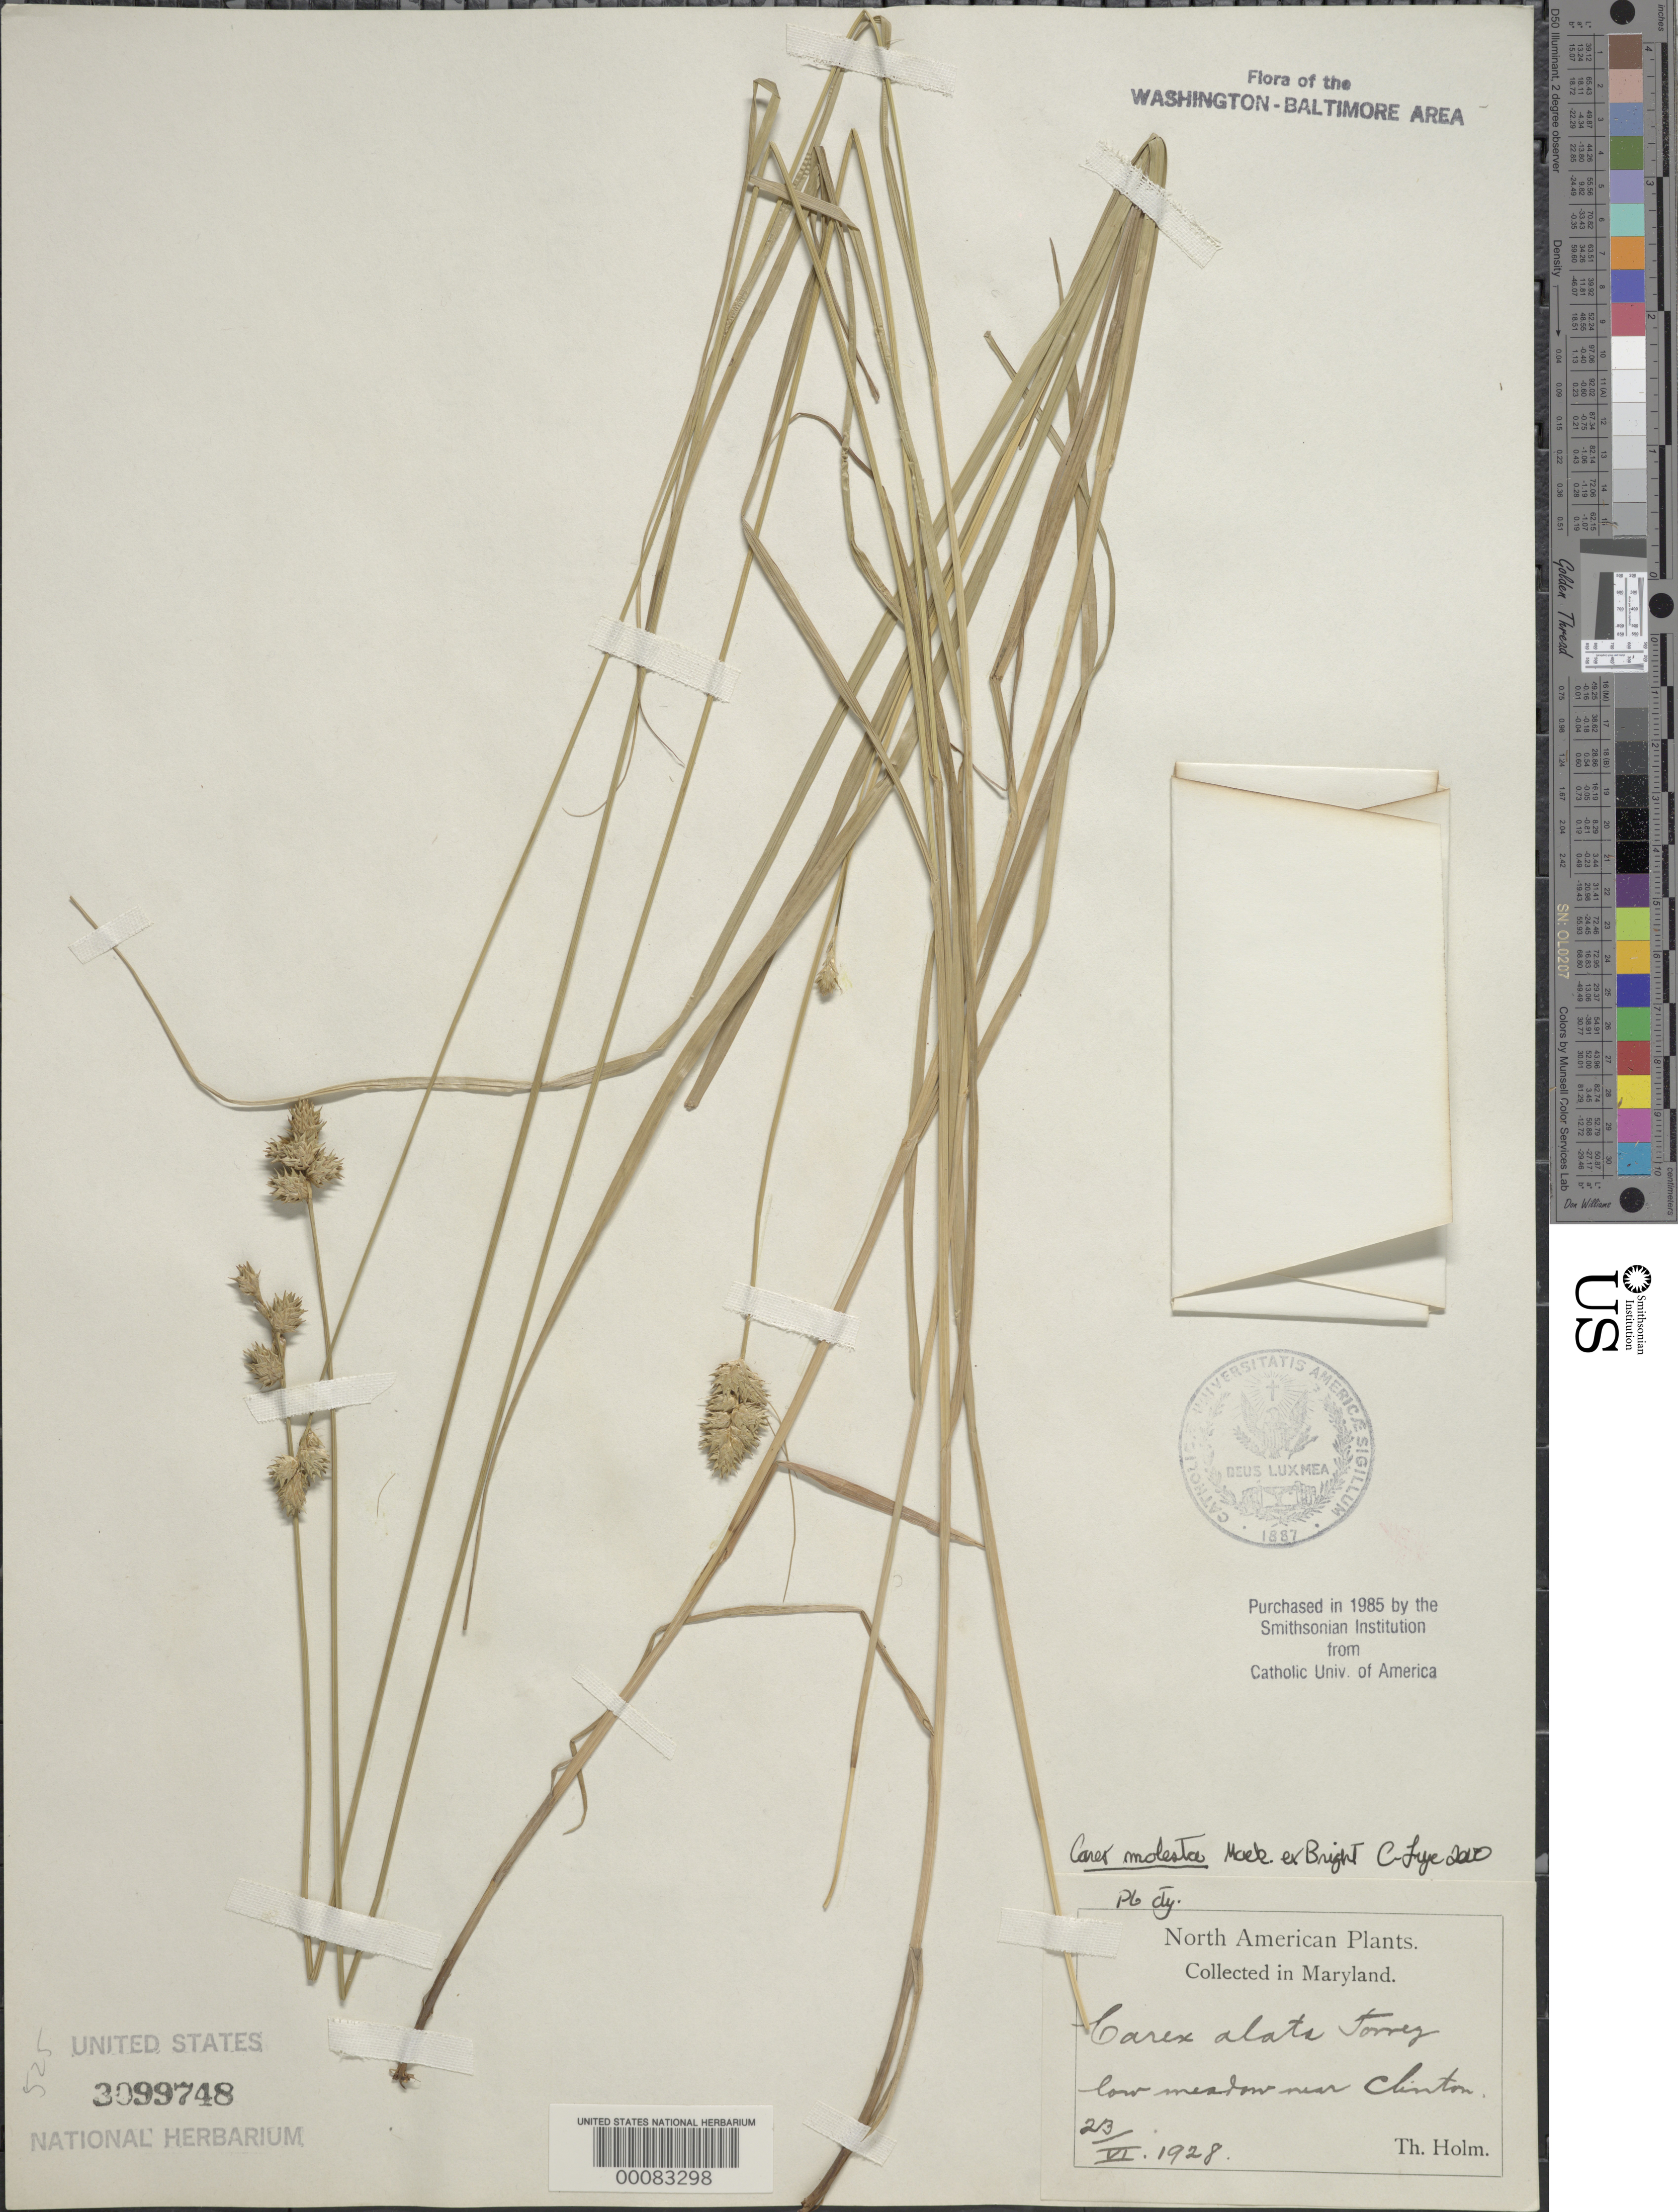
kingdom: Plantae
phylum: Tracheophyta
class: Liliopsida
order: Poales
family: Cyperaceae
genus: Carex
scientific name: Carex molesta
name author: Mack.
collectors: T. Holm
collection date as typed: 23 Jun 1928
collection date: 1928-06-23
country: United States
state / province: Maryland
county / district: Prince George's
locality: Near Clinton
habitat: Low meadow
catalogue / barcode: US 3099748